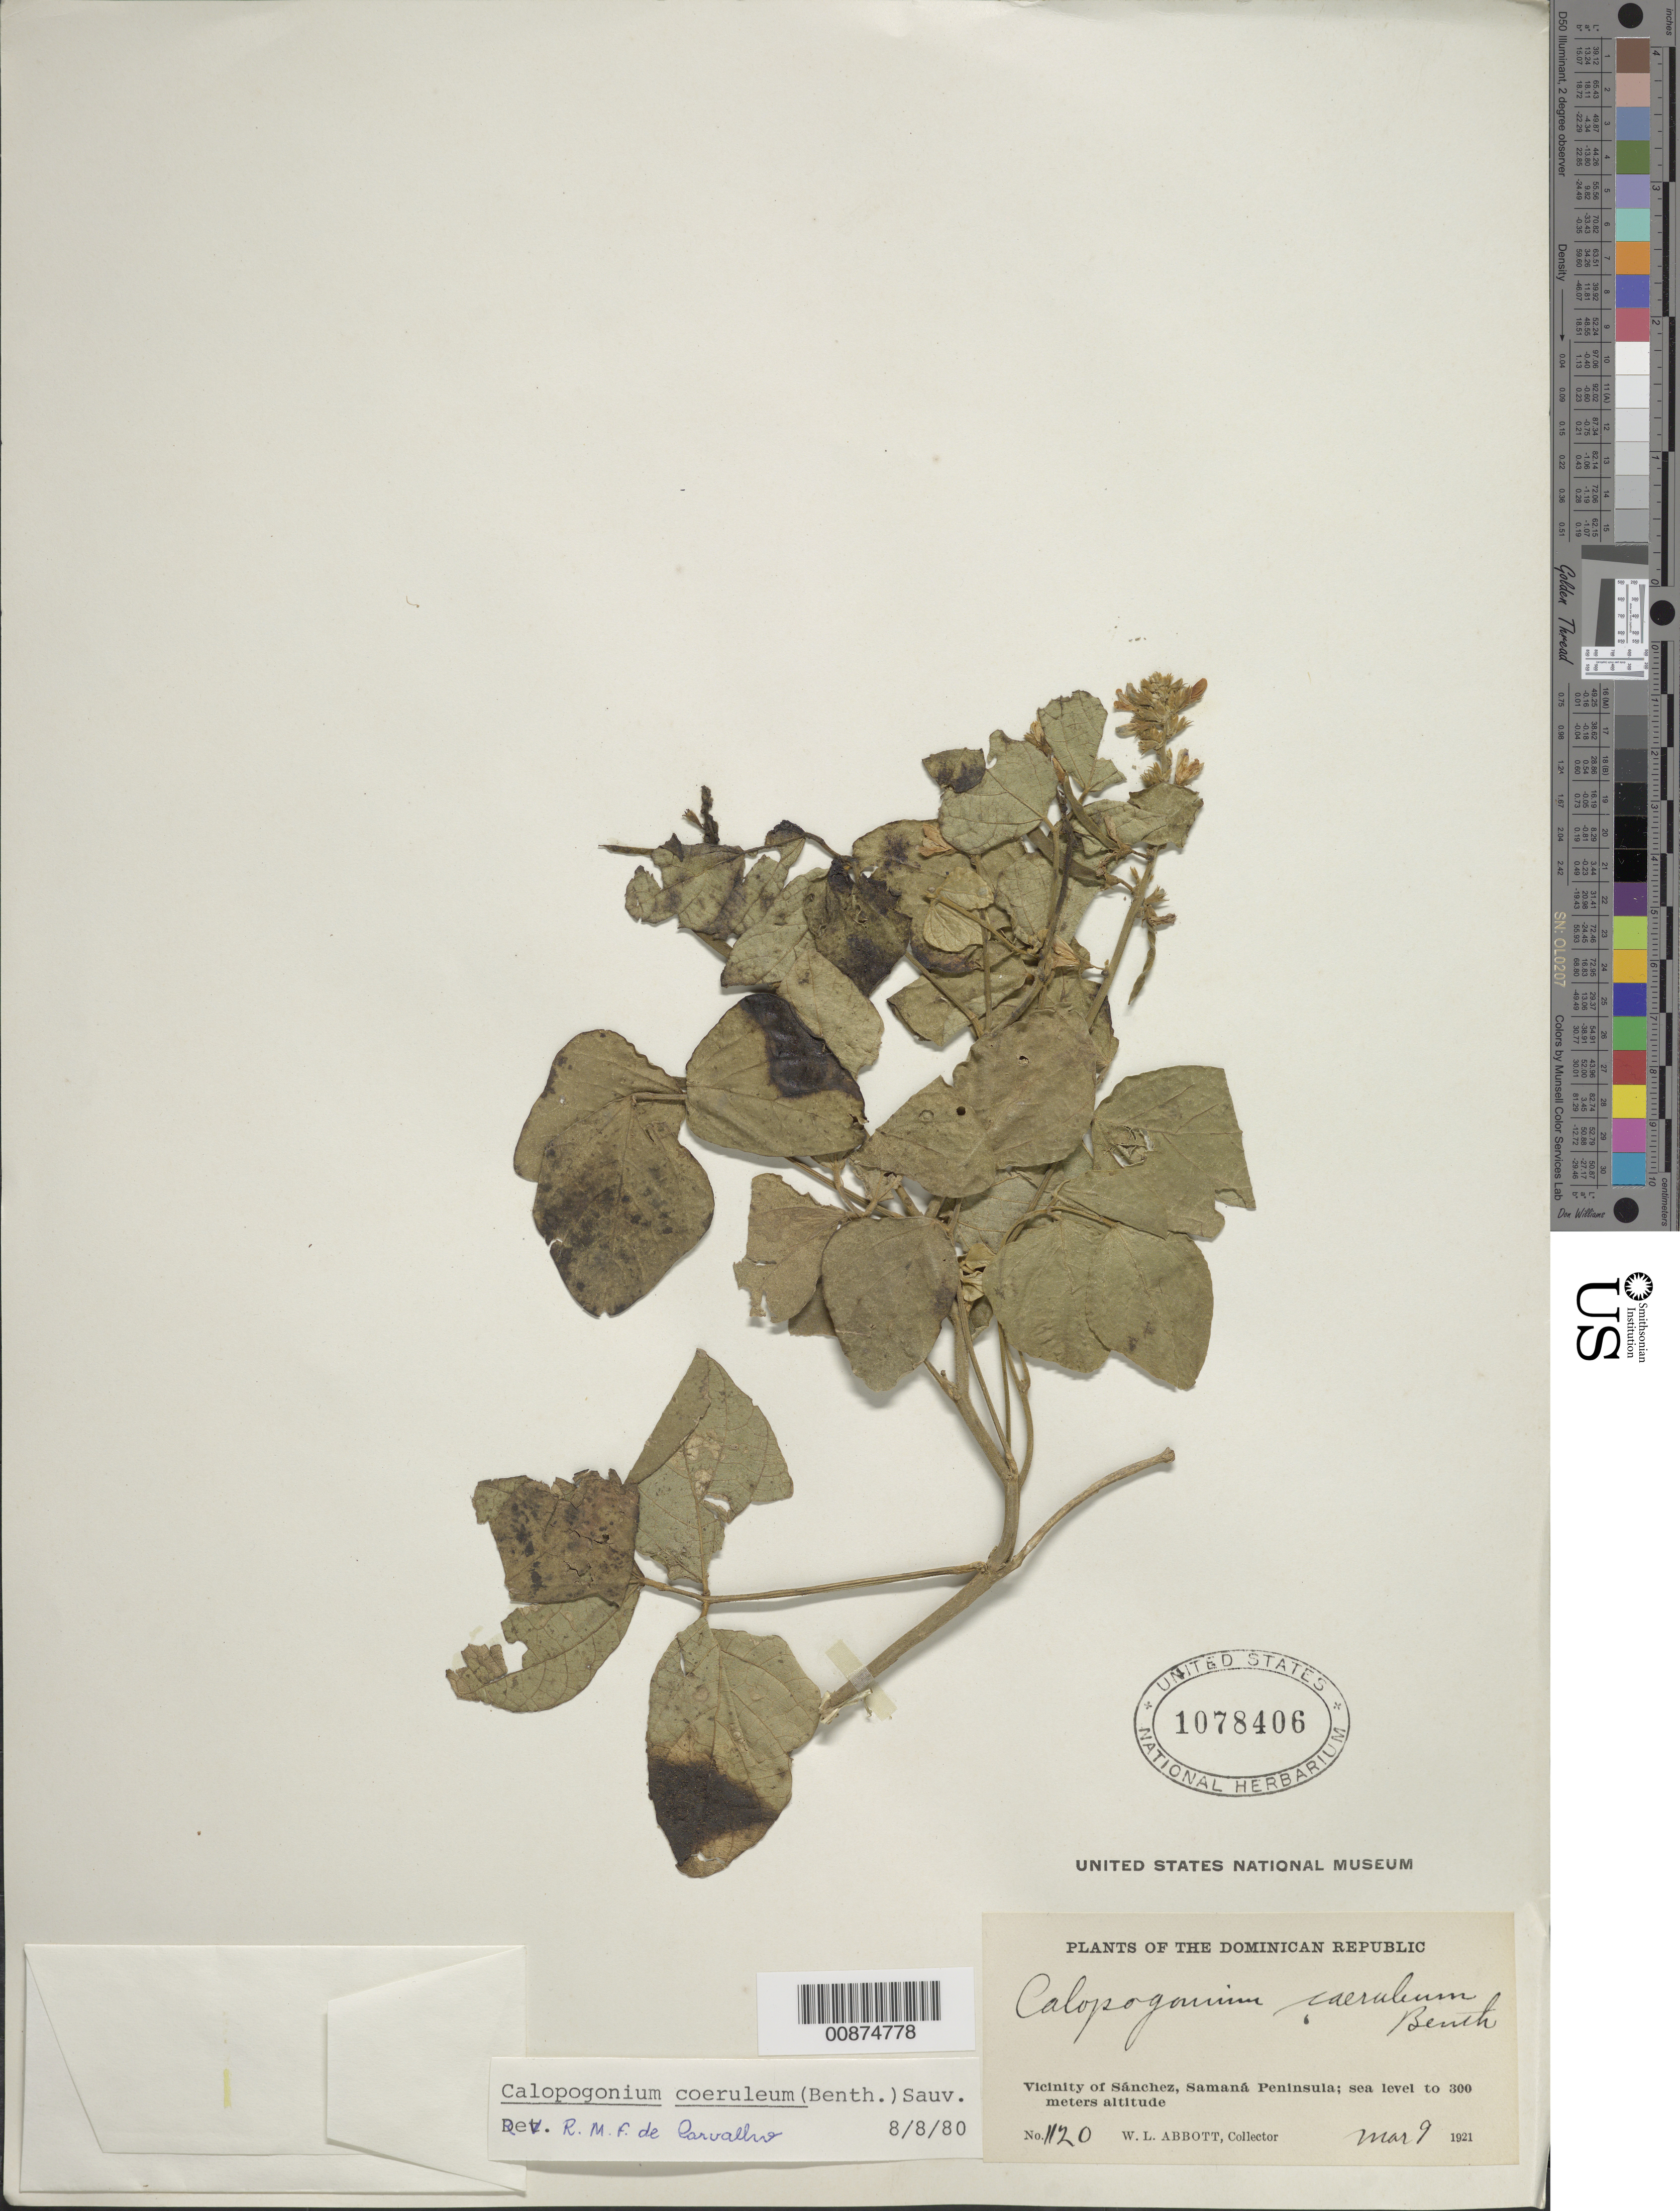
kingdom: Plantae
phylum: Tracheophyta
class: Magnoliopsida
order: Fabales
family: Fabaceae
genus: Calopogonium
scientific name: Calopogonium caeruleum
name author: (Benth.) C. Wright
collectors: W. L. Abbott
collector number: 1120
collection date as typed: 09 Mar 1921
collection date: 1921-03-09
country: Dominican Republic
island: Hispaniola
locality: Vicinity of Sánchez, Samaná Peninsula.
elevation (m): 0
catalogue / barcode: US 1078406